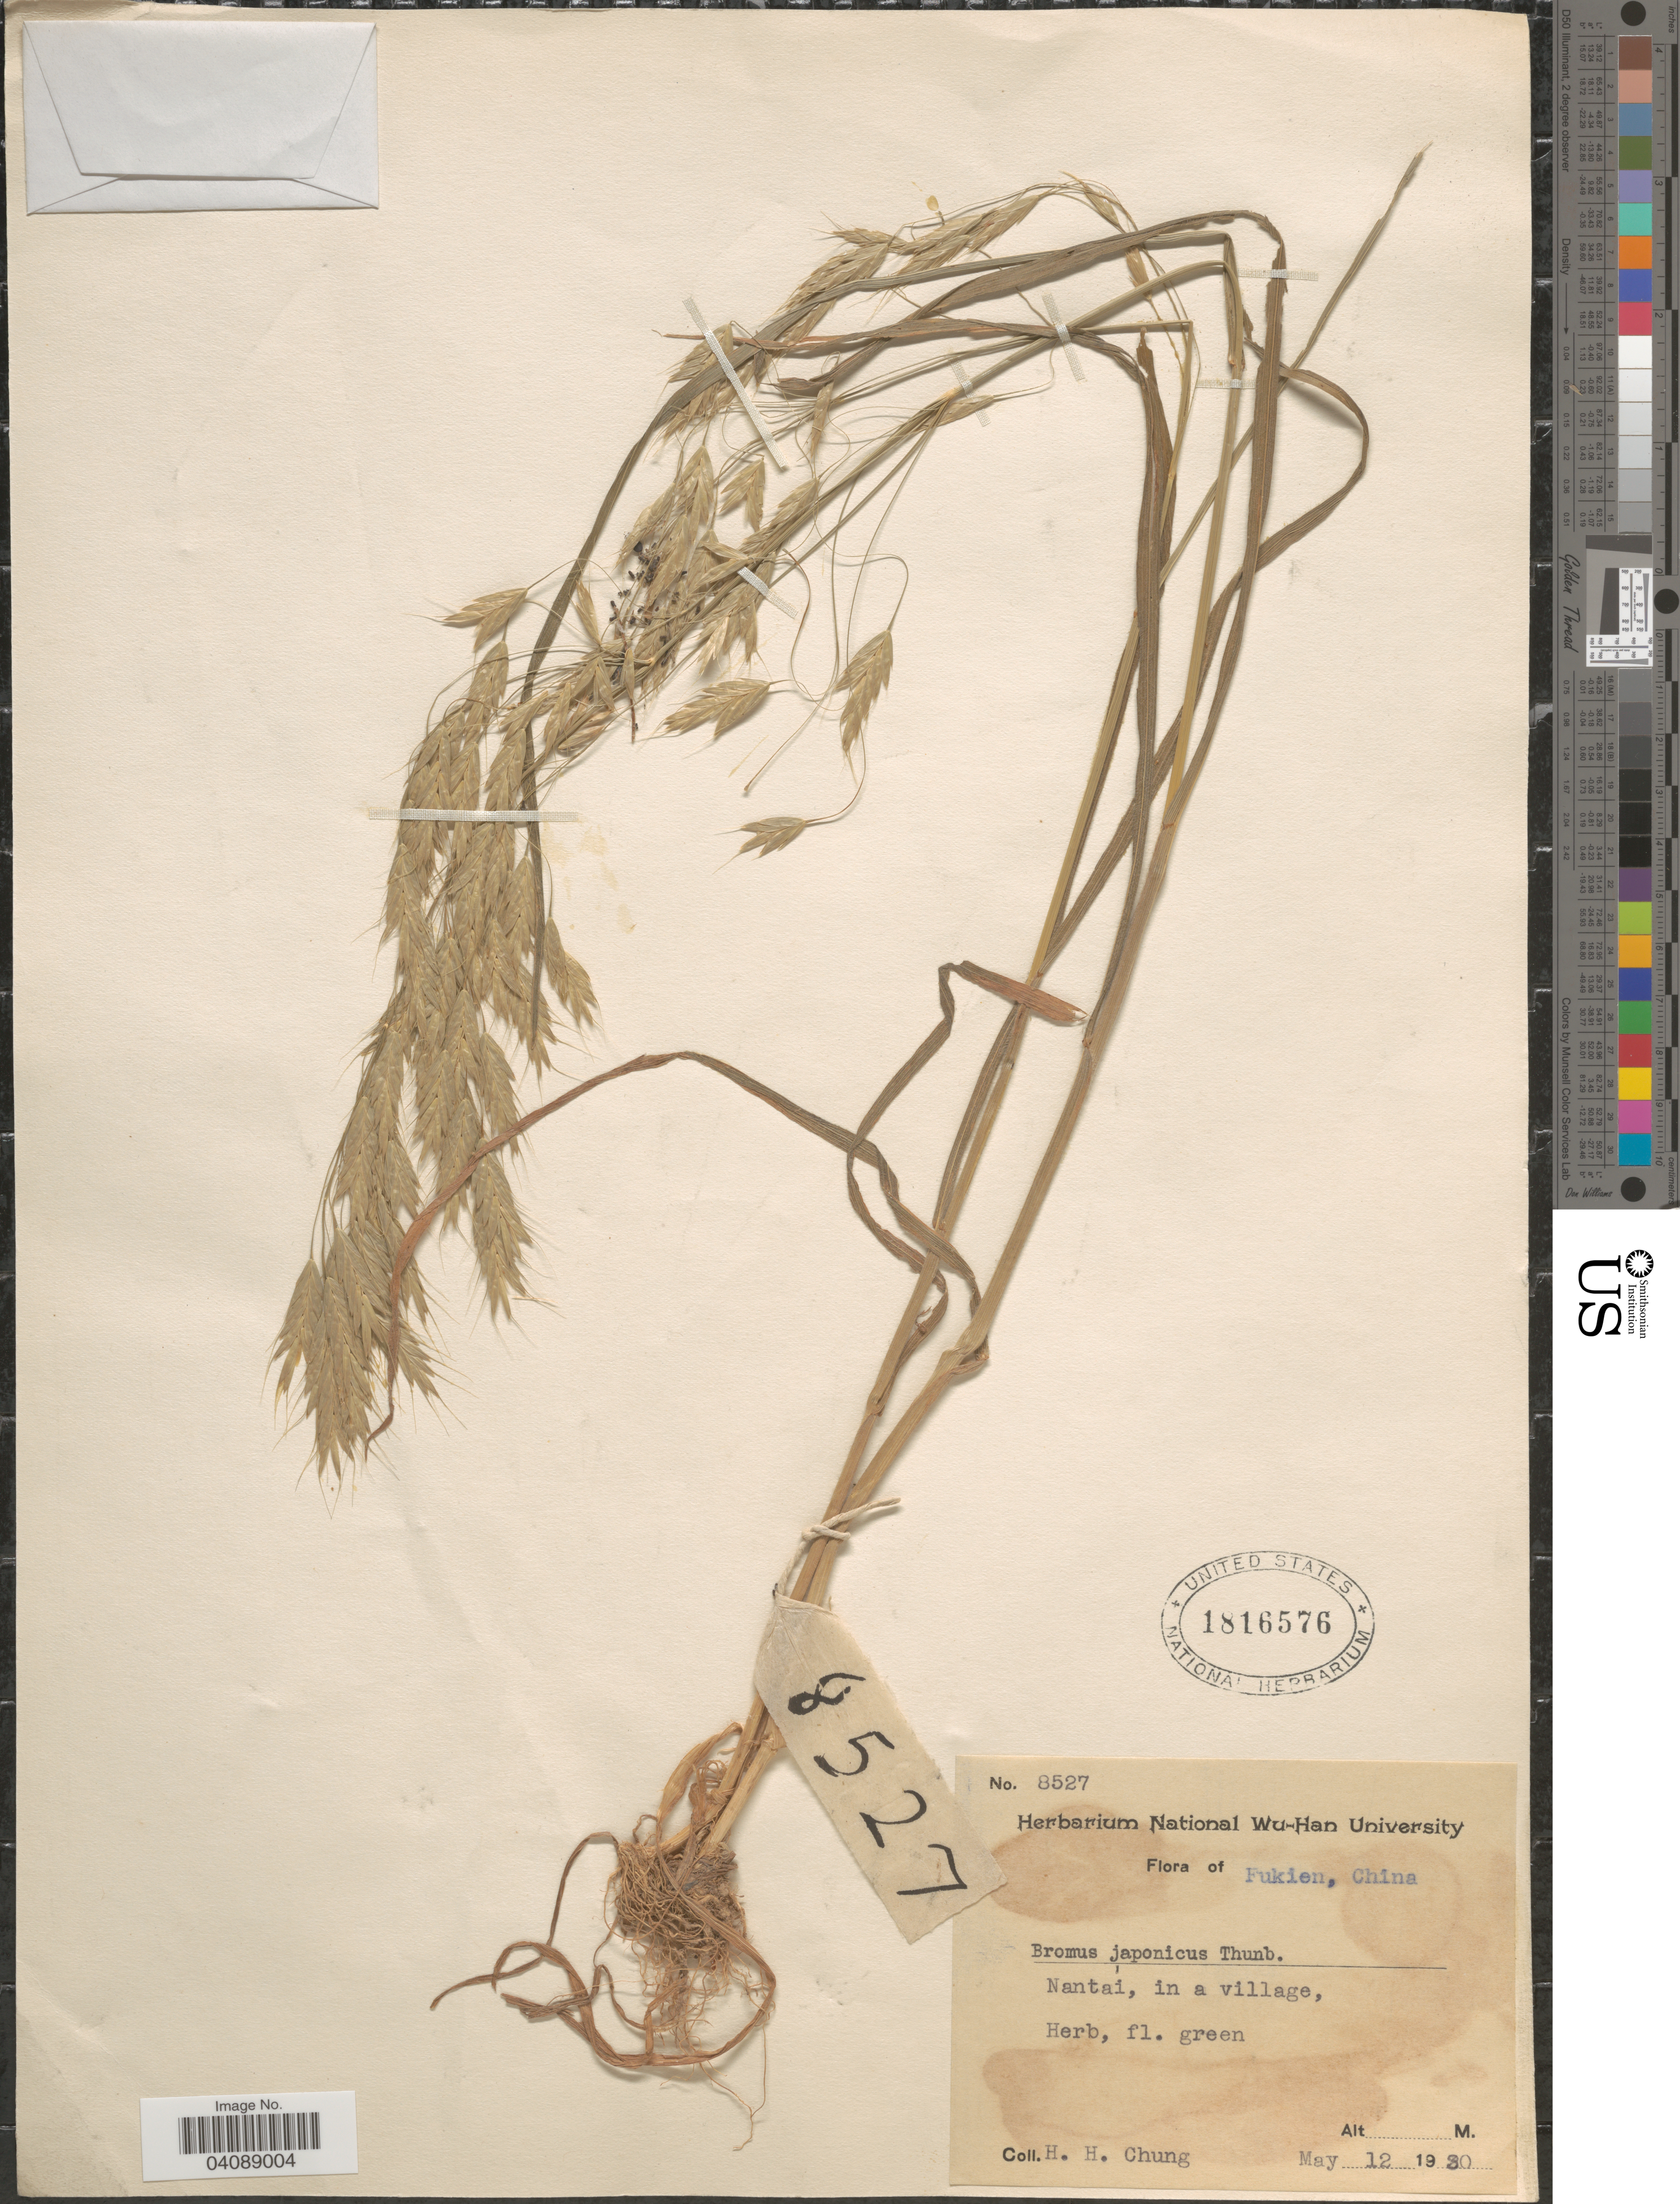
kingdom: Plantae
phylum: Tracheophyta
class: Liliopsida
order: Poales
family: Poaceae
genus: Bromus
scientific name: Bromus japonicus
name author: Houtt.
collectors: H. Chung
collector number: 8527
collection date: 1930-05-12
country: China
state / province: Fujian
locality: Fukien. Nantai, in a village.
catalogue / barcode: US 1816576